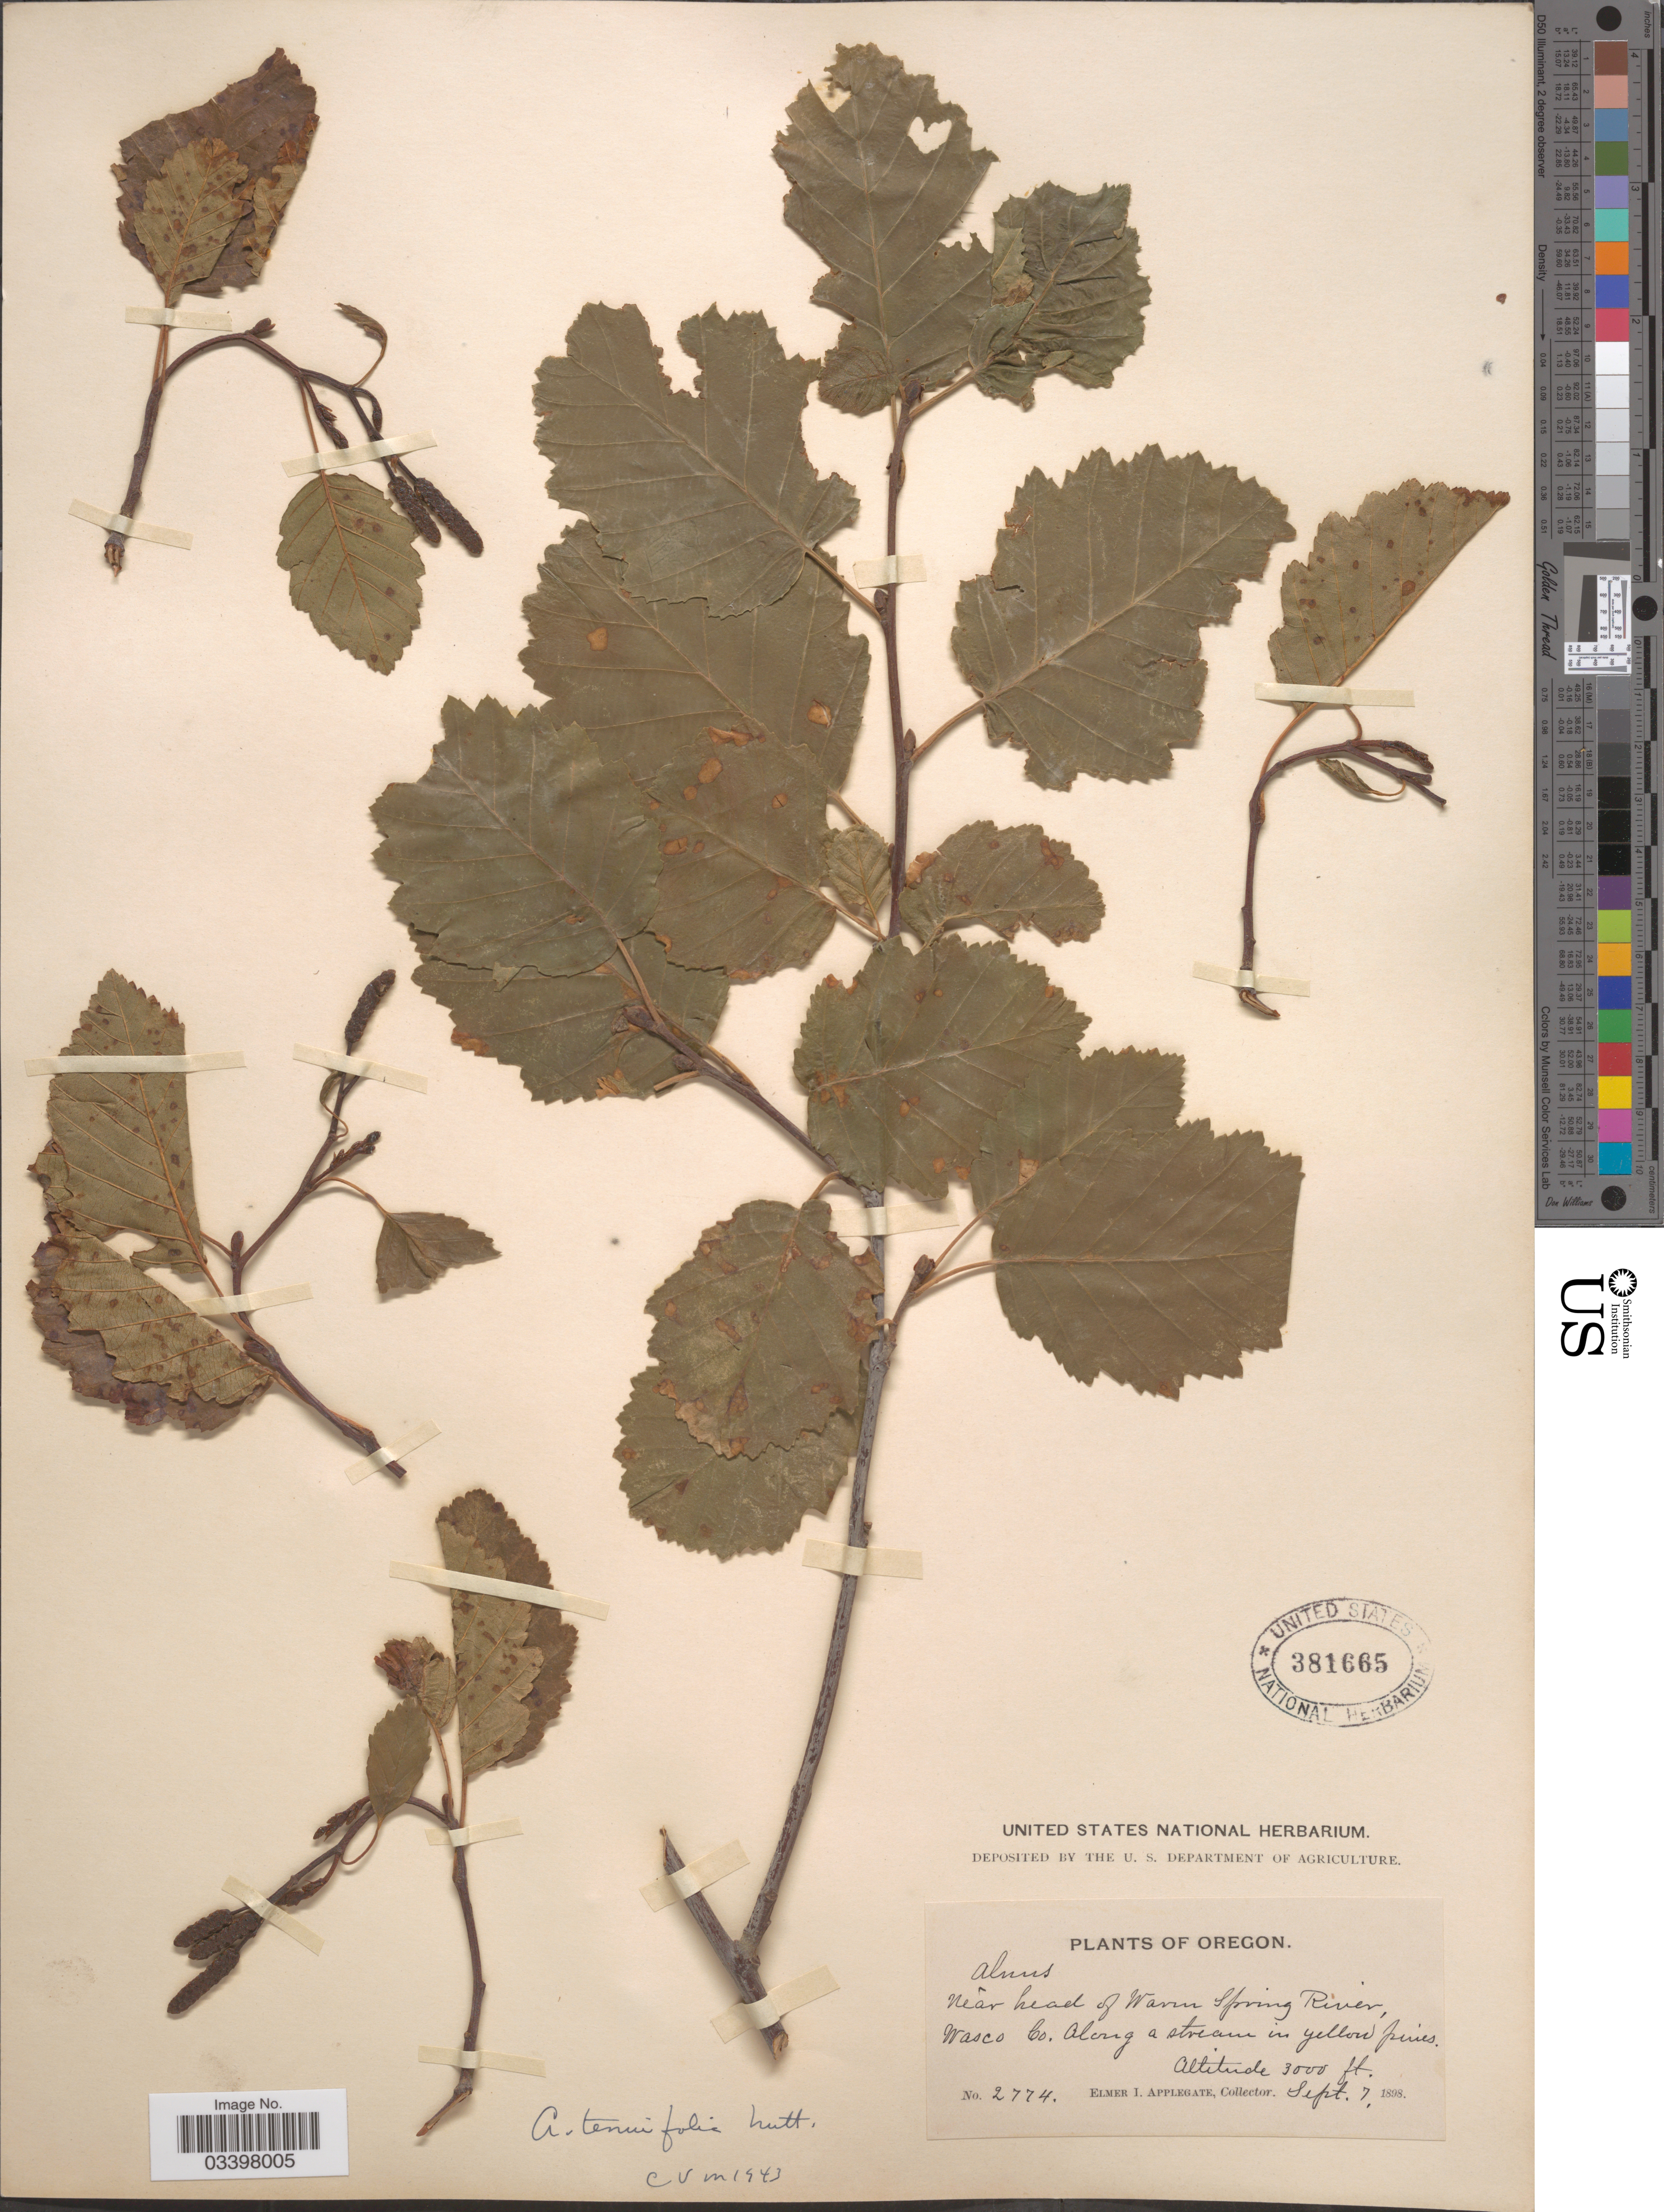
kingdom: Plantae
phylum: Tracheophyta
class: Magnoliopsida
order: Fagales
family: Betulaceae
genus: Alnus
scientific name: Alnus incana subsp. tenuifolia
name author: (Nutt.) Breitung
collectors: E. I. Applegate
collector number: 2774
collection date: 1898-09-07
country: United States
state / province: Oregon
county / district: Wasco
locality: Near head of Warm Spring River, Wasco Co.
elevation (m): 914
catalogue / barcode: US 381665